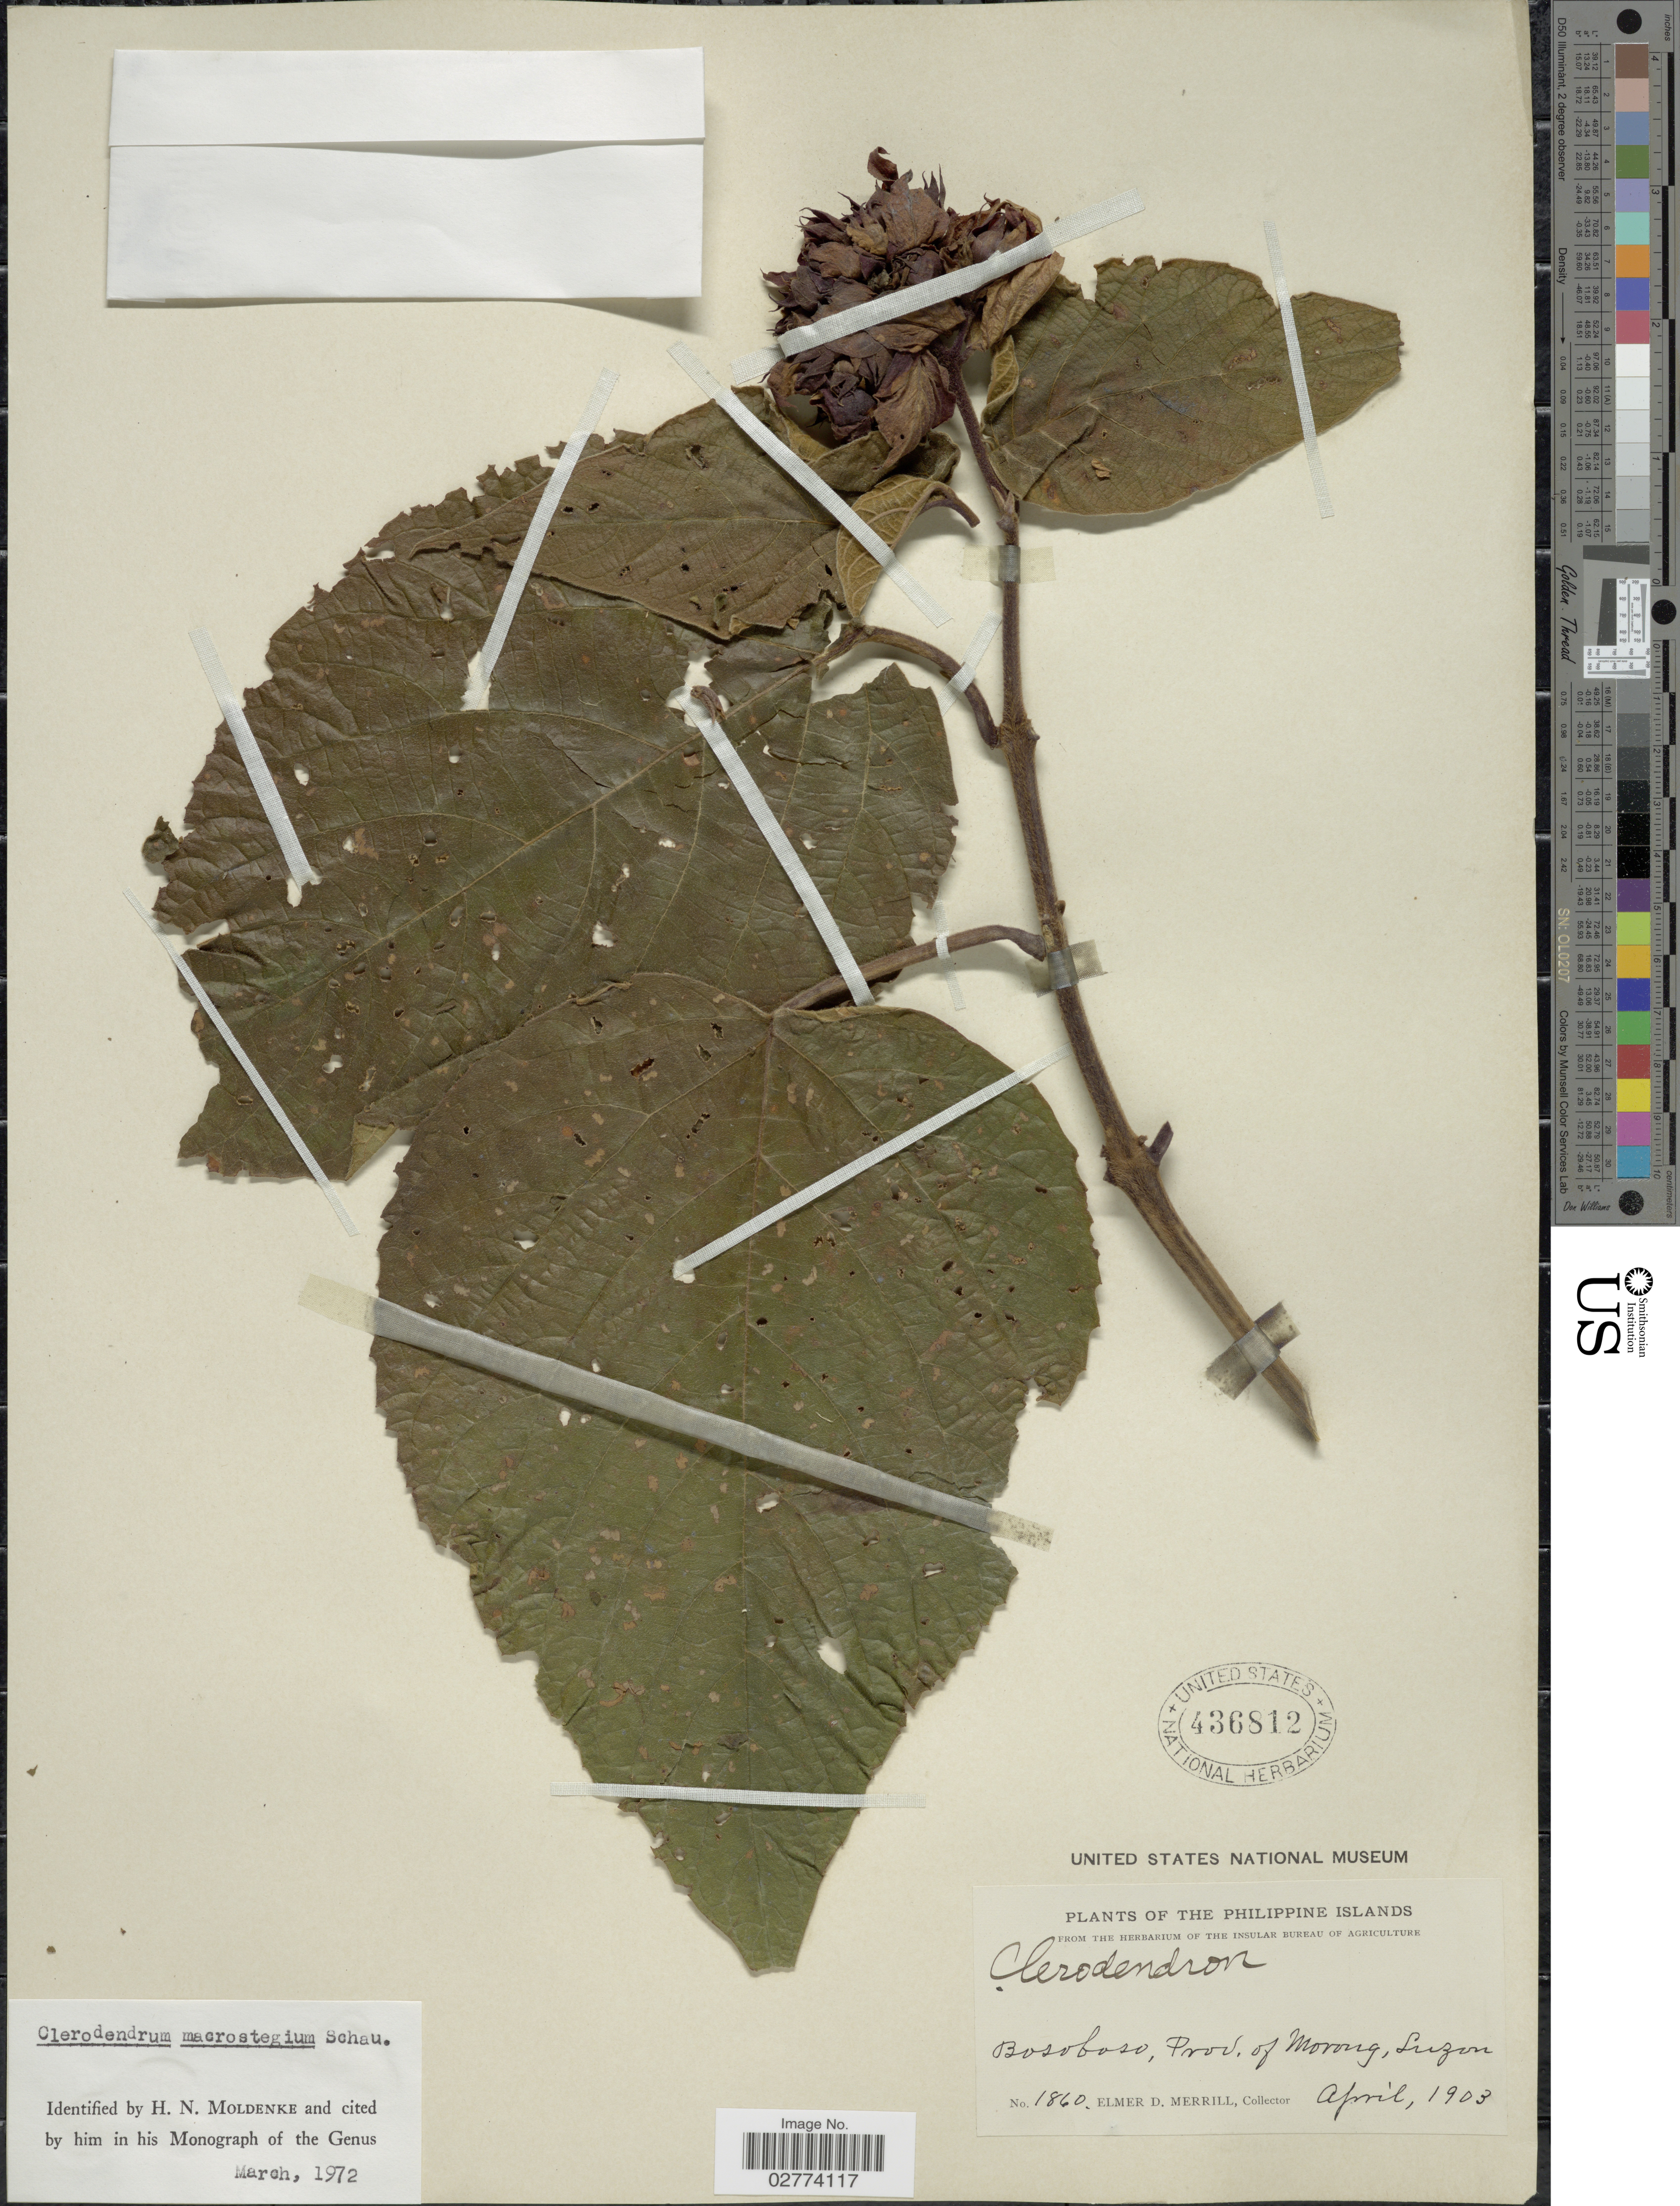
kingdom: Plantae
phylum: Tracheophyta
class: Magnoliopsida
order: Lamiales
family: Lamiaceae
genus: Clerodendrum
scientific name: Clerodendrum macrostegium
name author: Schauer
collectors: E. D. Merrill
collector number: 1860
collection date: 1903-04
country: Philippines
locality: Bosoboso, Prov. of Morong, Luzon.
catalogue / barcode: US 436812